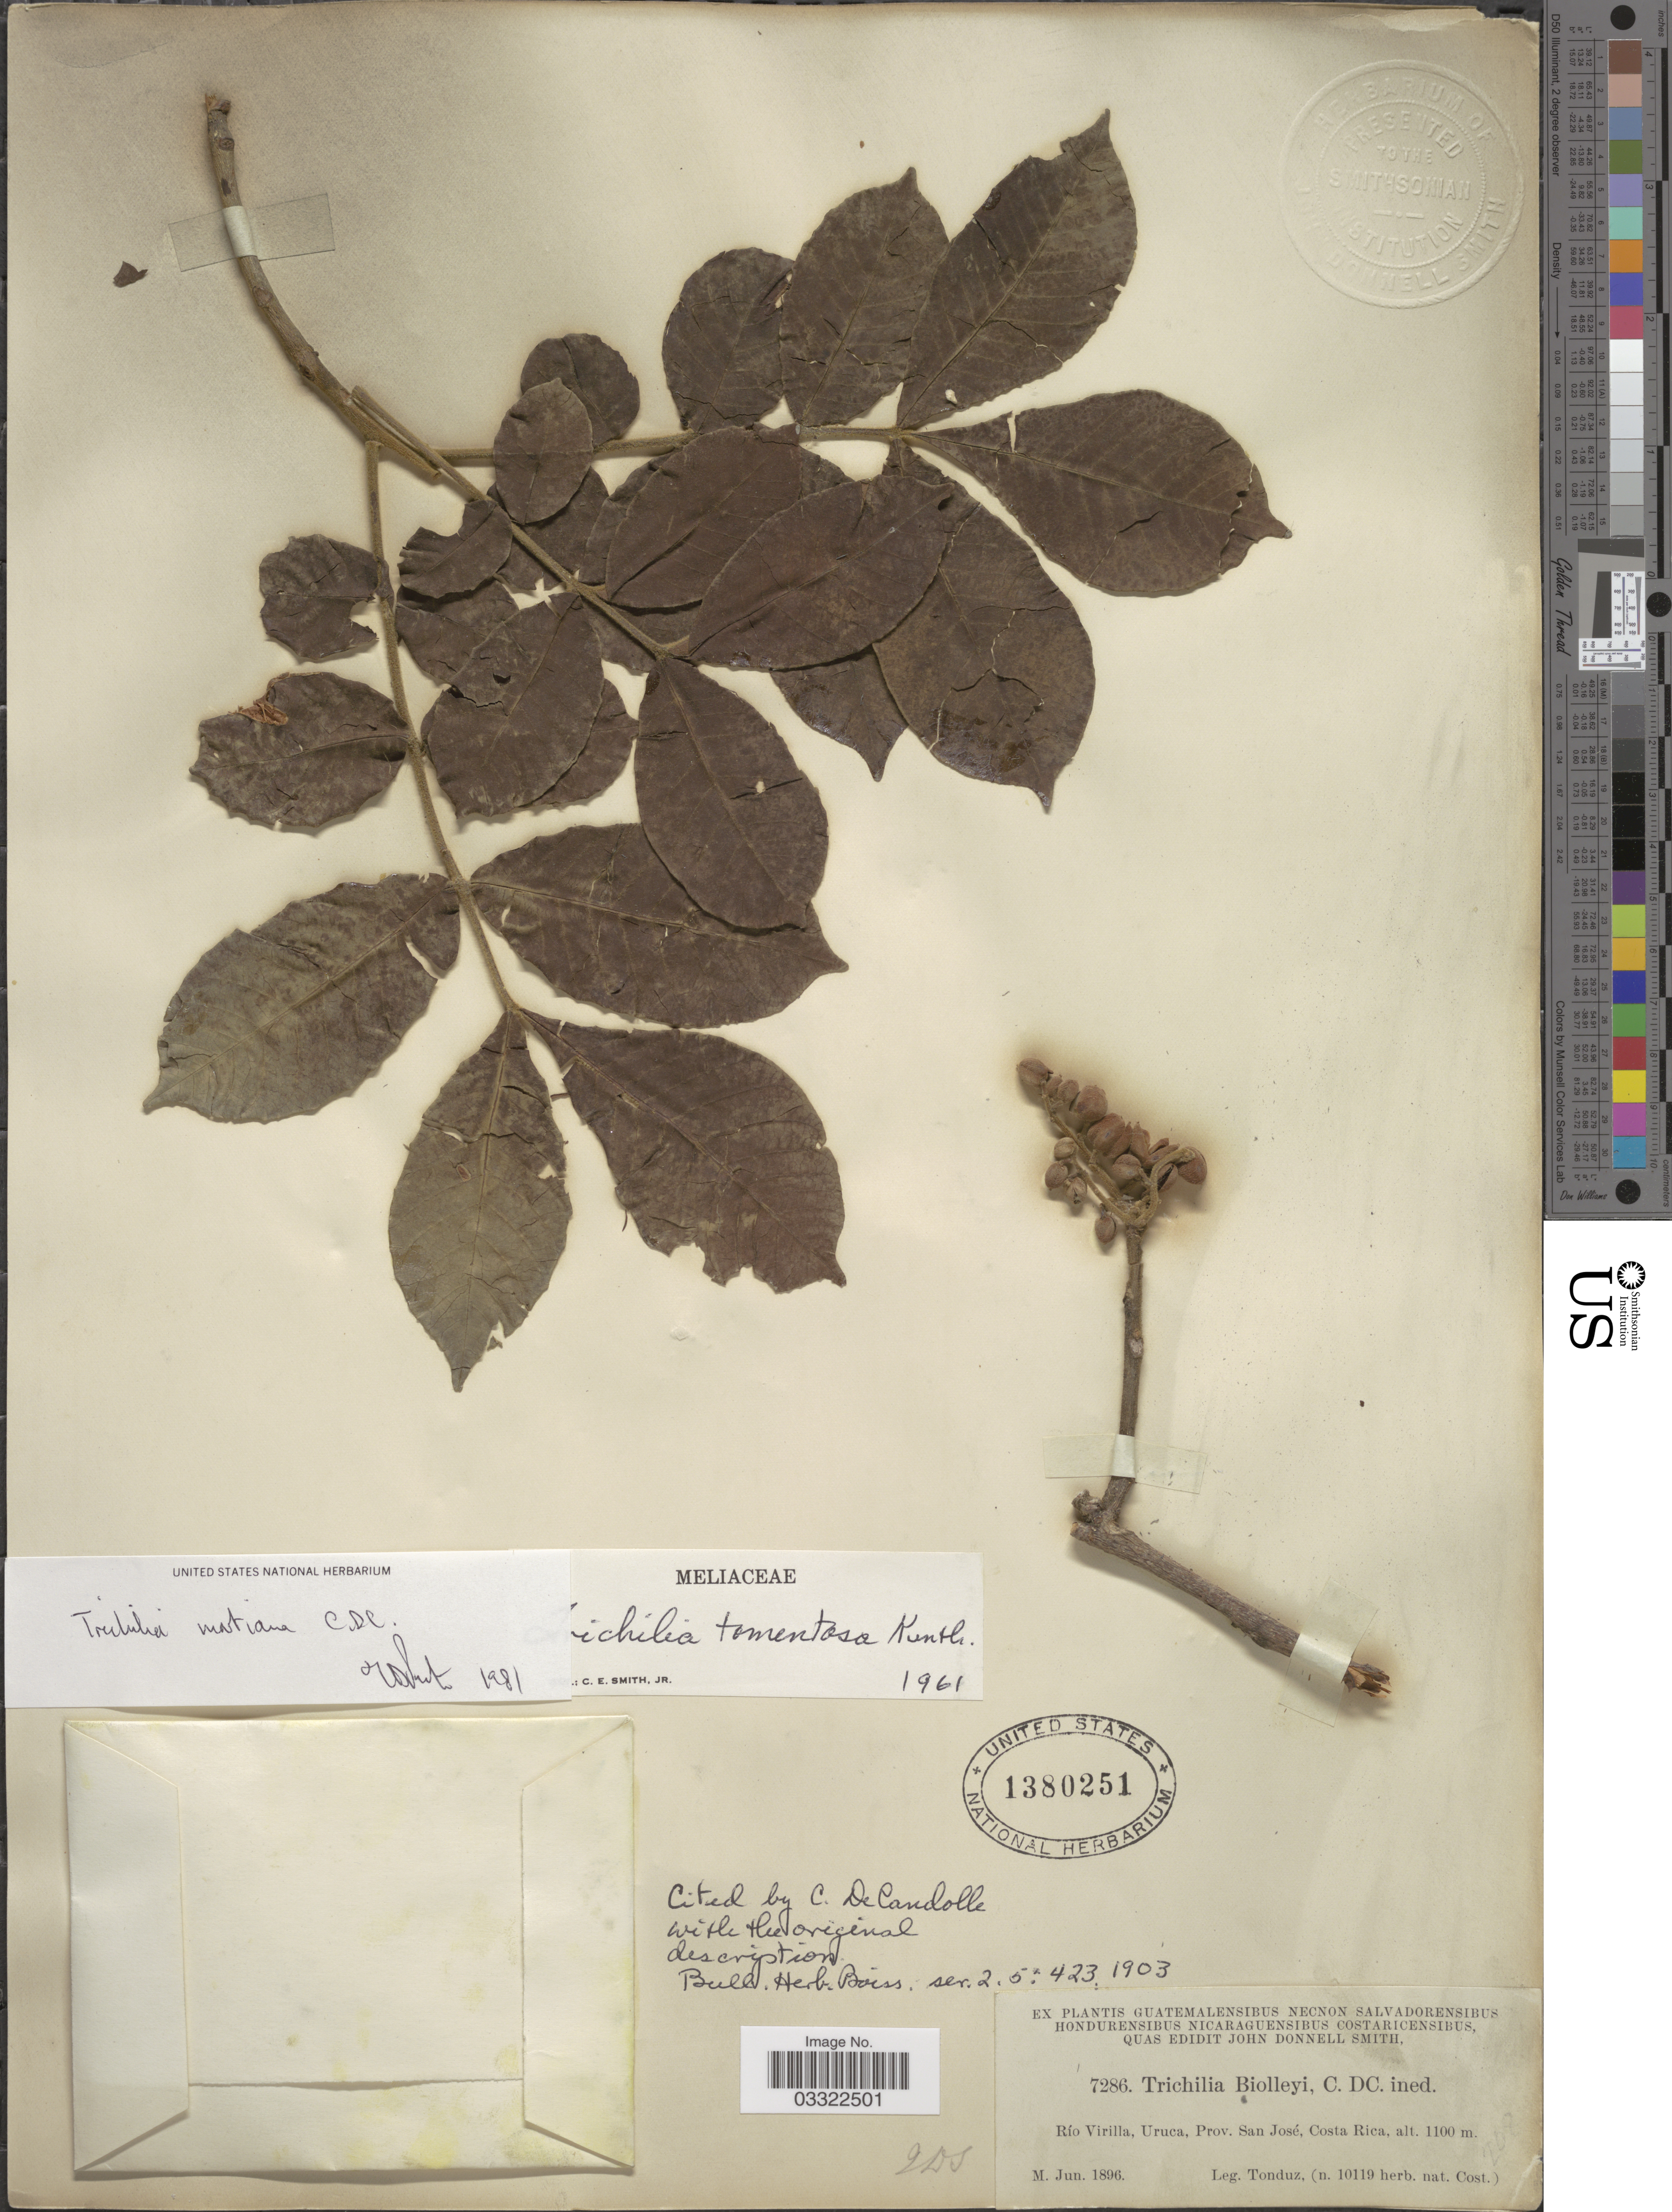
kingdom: Plantae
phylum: Tracheophyta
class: Magnoliopsida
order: Sapindales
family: Meliaceae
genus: Trichilia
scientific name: Trichilia martiana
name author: C. DC.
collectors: Tonduz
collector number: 7286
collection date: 1896-06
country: Costa Rica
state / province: San José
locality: Río Virilla, Uruca.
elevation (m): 1100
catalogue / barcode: US 1380251